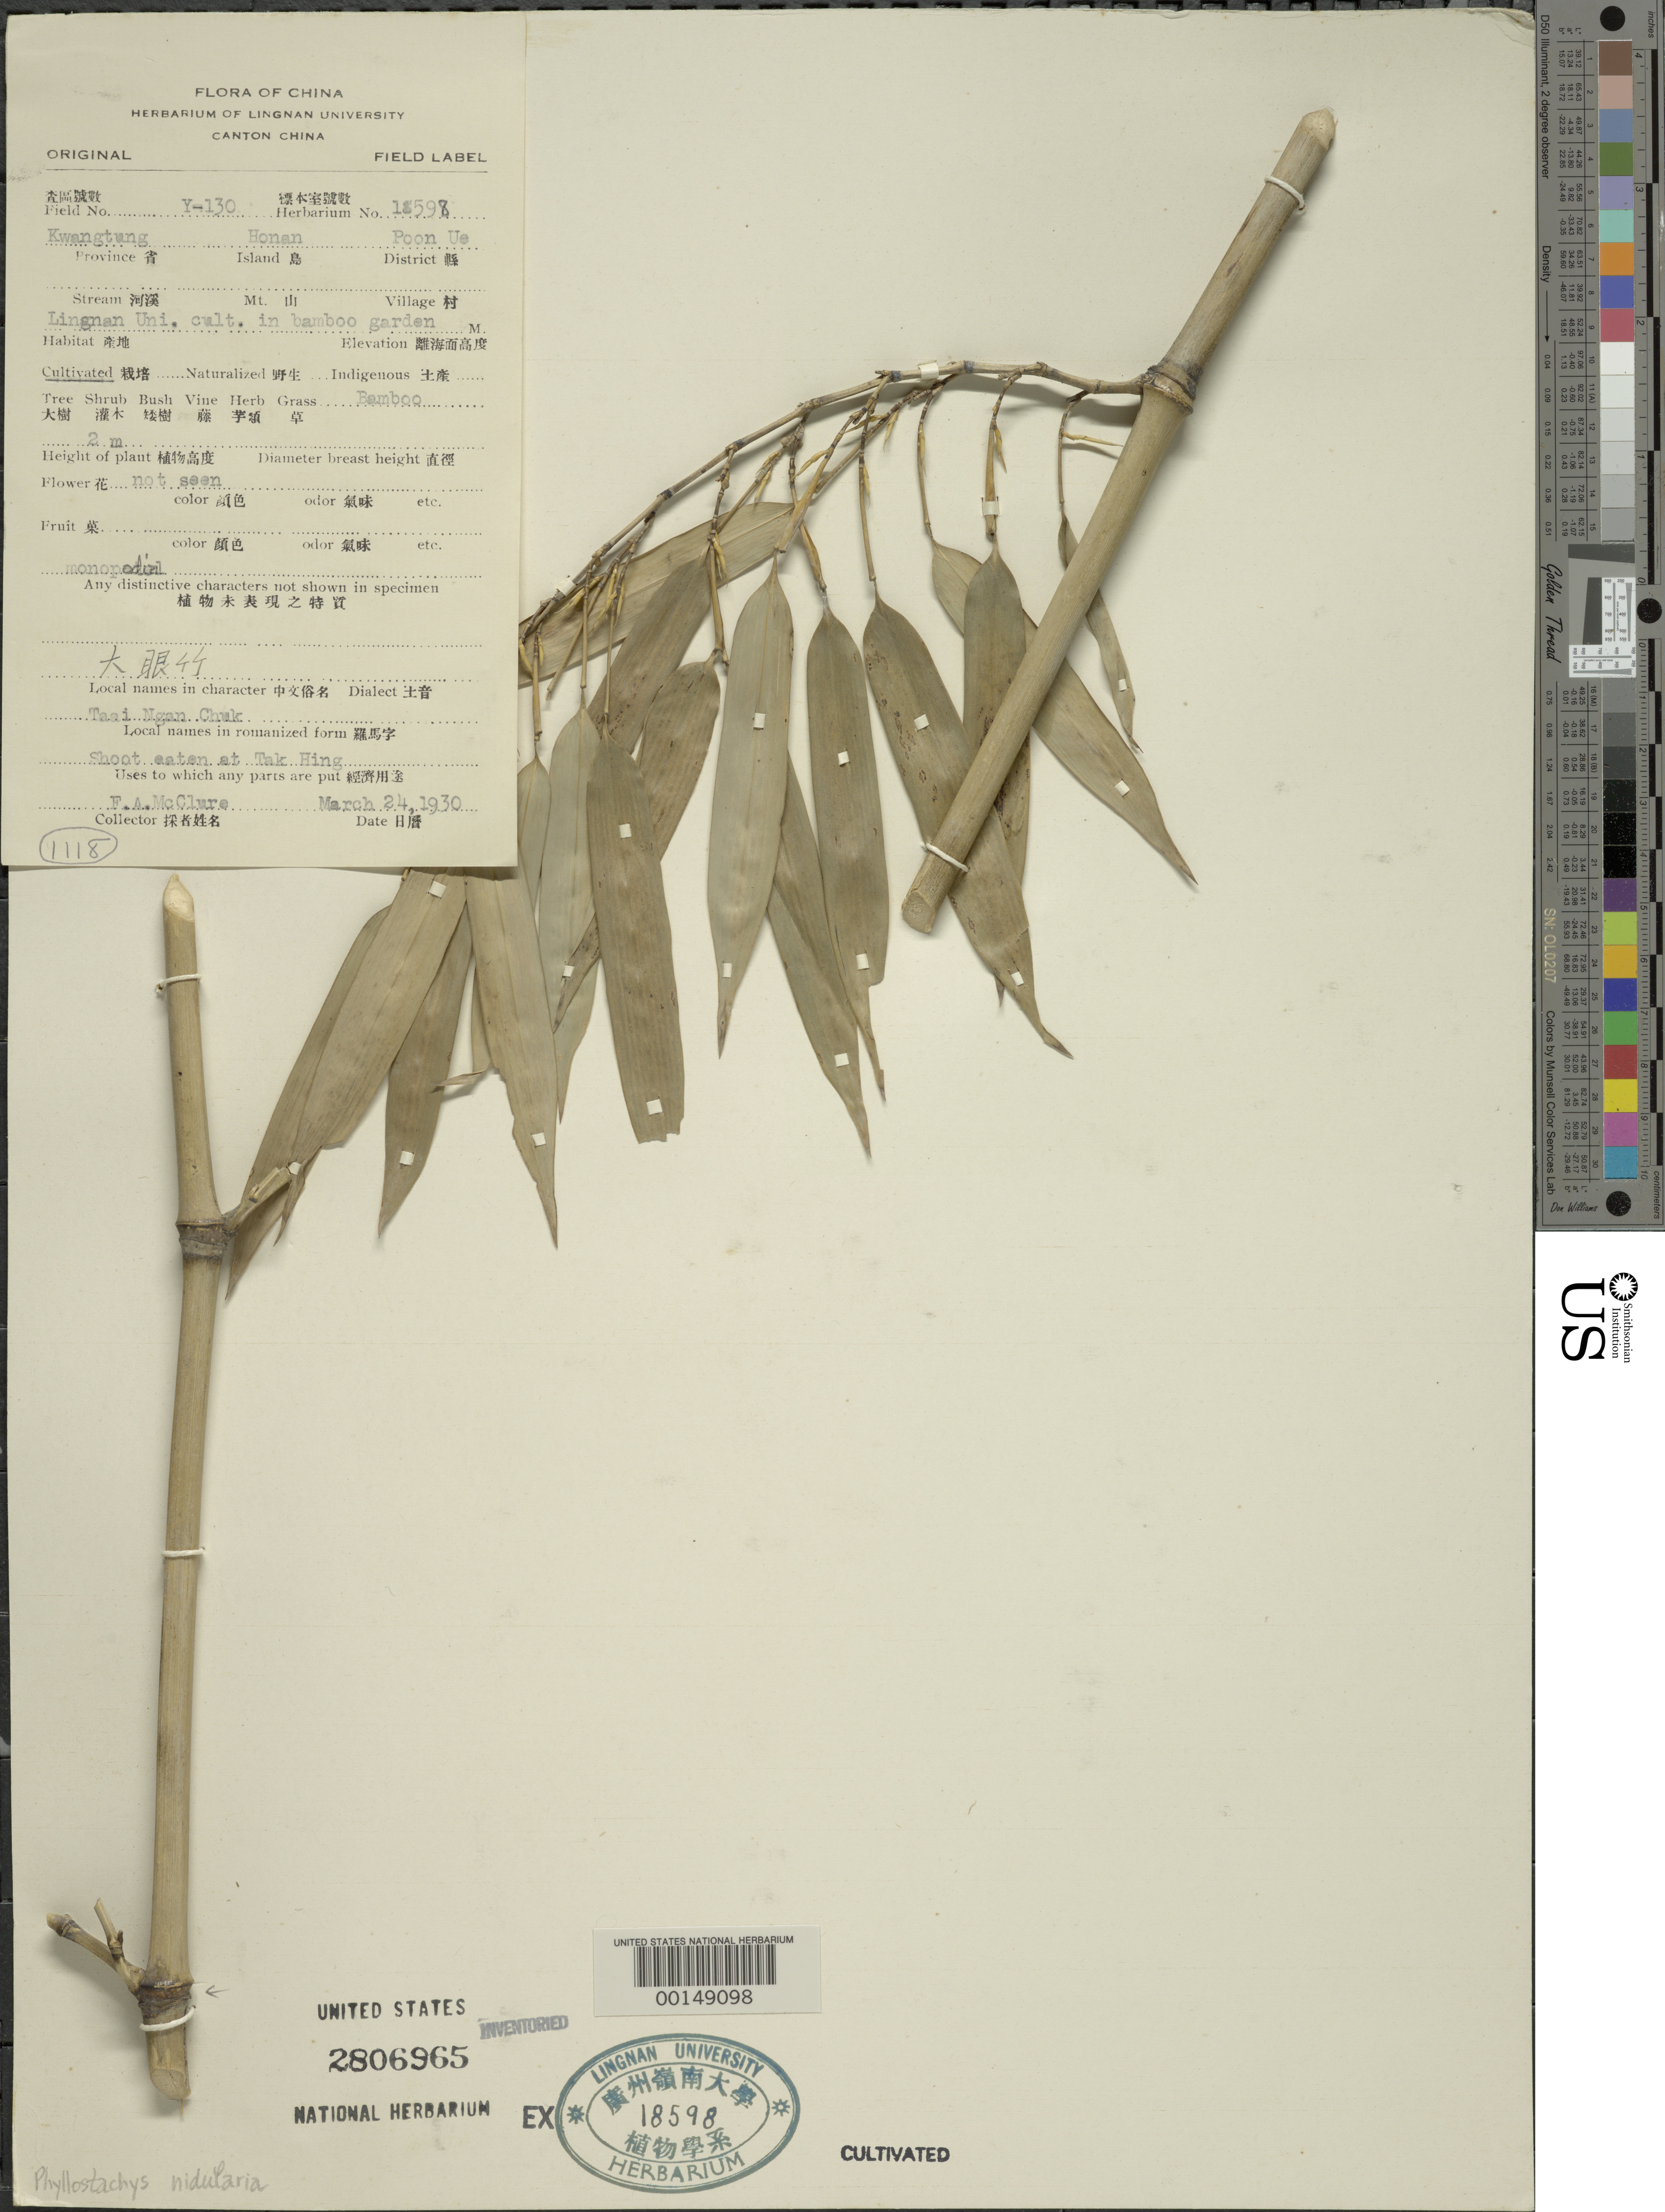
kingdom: Plantae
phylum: Tracheophyta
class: Liliopsida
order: Poales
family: Poaceae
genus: Phyllostachys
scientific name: Phyllostachys nidularia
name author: Munro ex Fenzi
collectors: F. A. McClure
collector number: Y-130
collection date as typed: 24 Mar 1930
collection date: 1930-03-24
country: China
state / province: Guangdong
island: Honam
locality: Honan, poon yu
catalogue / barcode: US 2806965